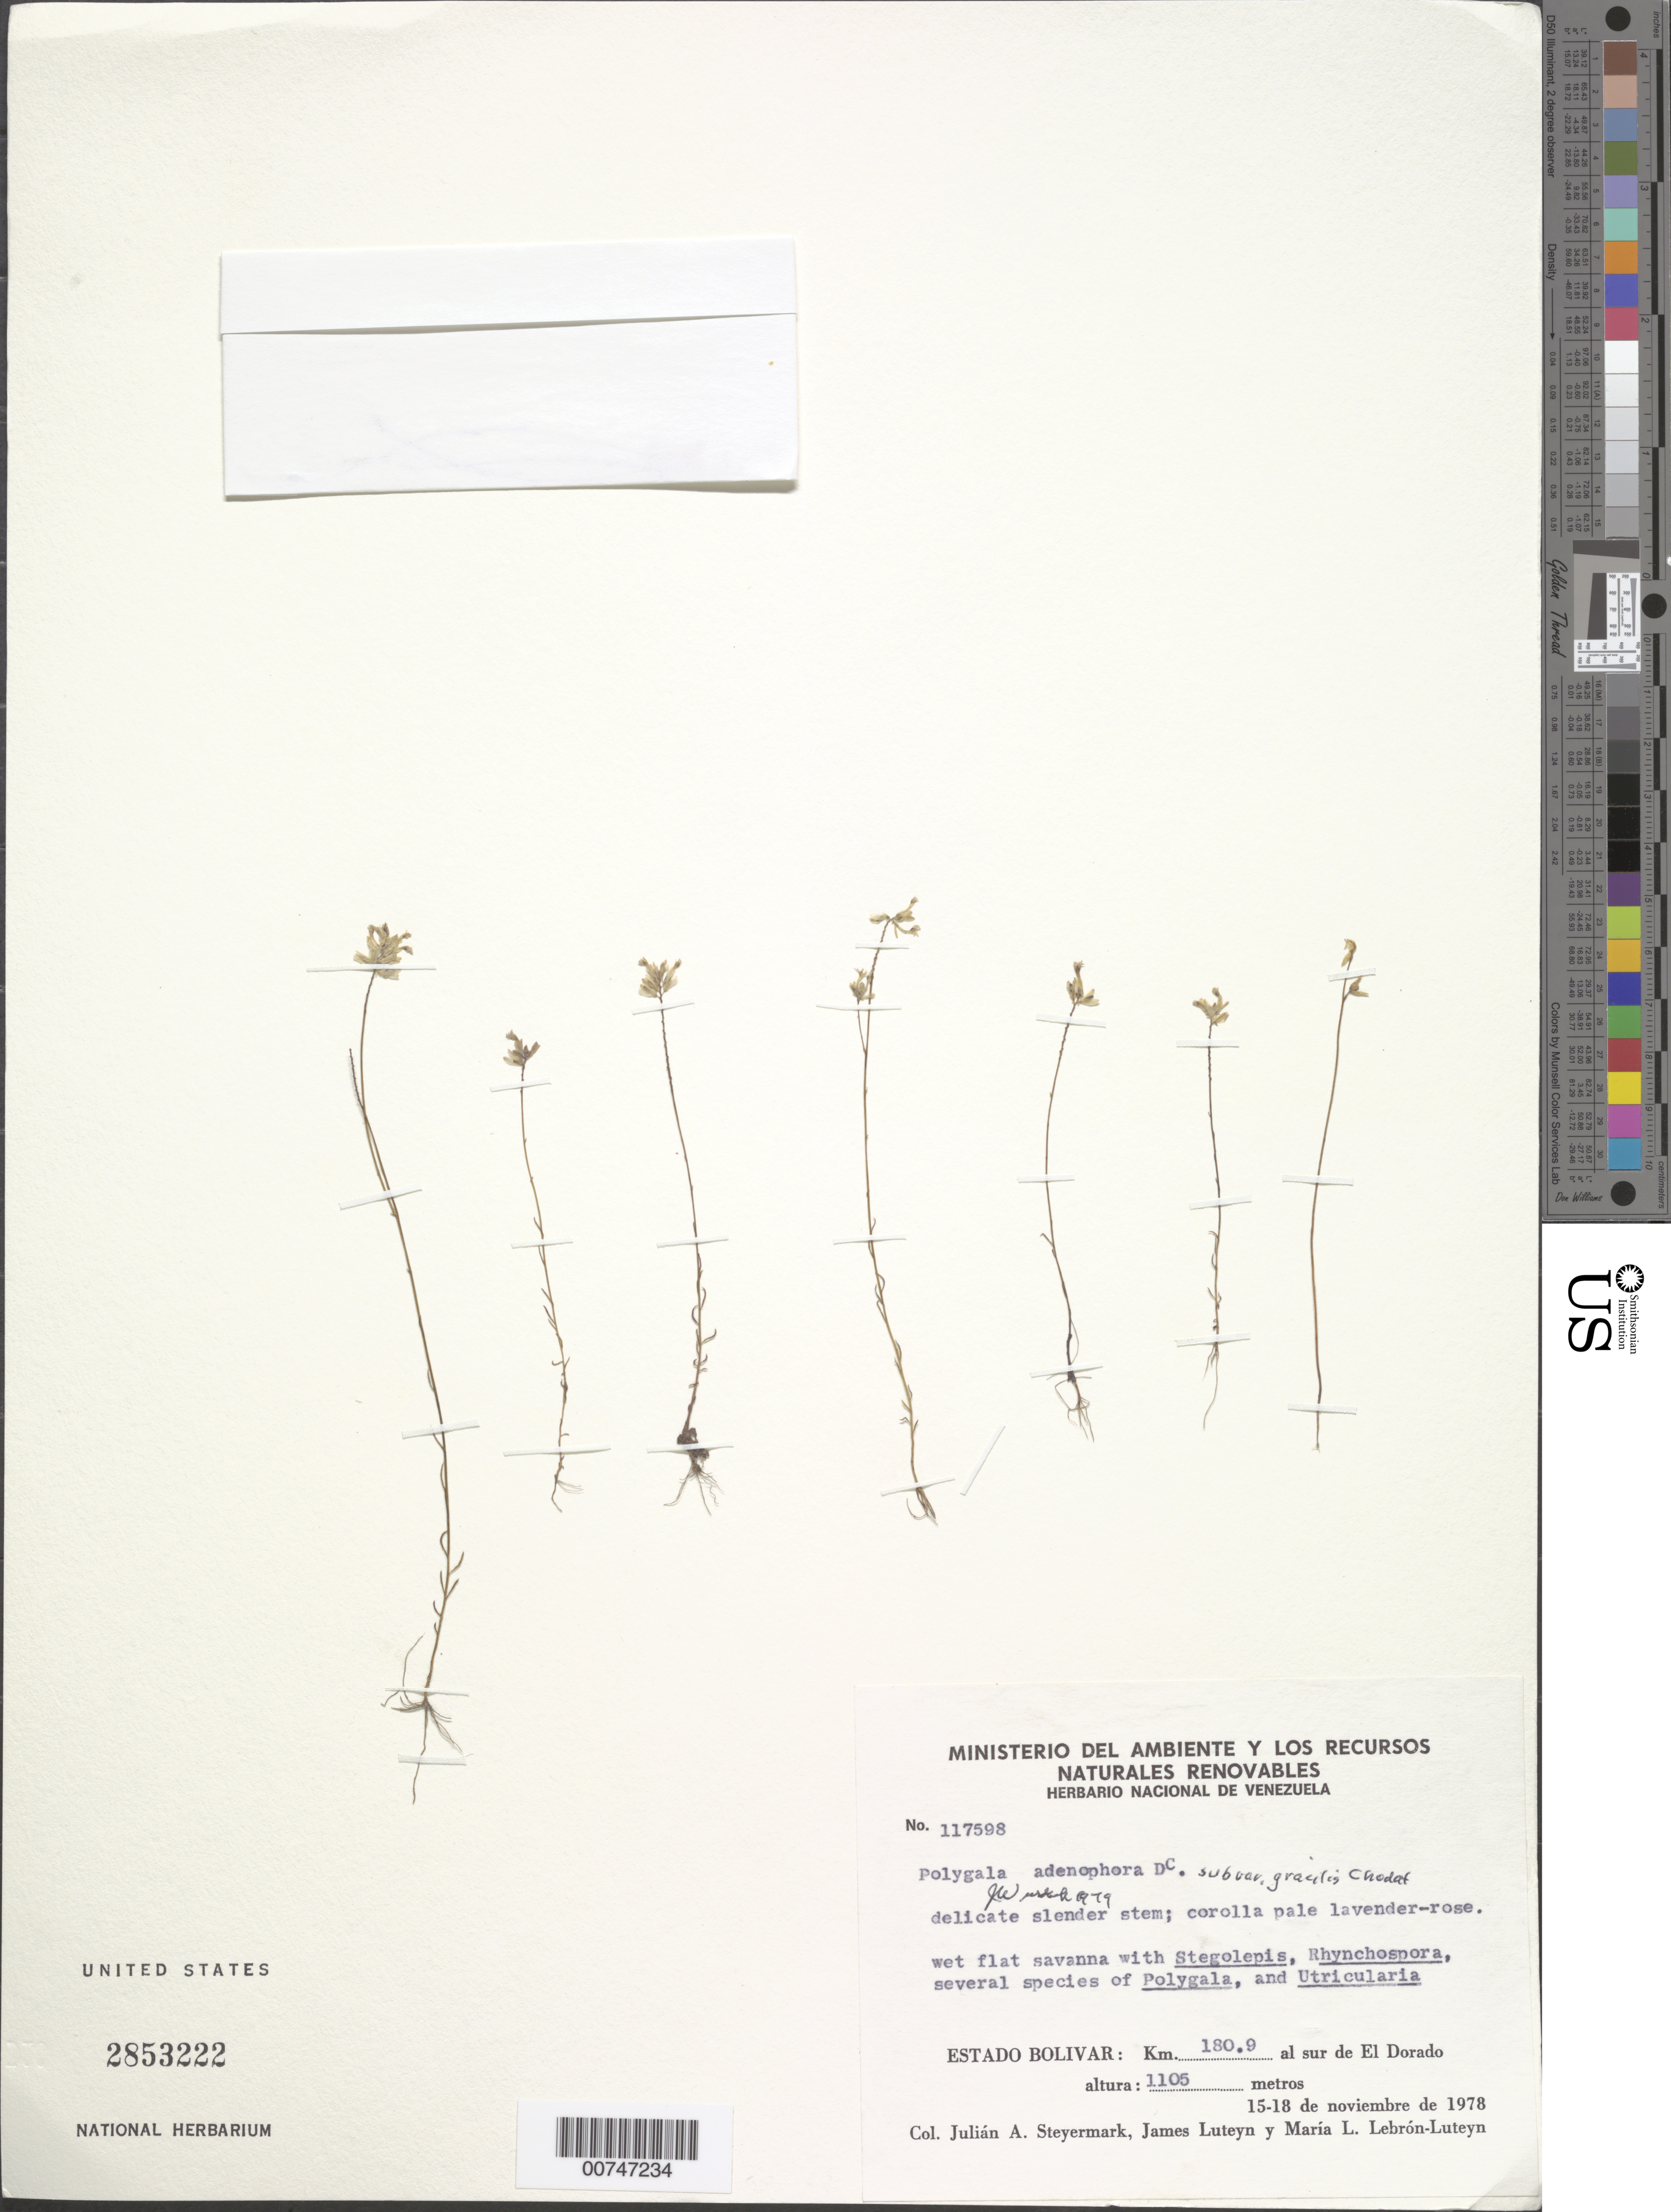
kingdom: Plantae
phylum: Tracheophyta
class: Magnoliopsida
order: Fabales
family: Polygalaceae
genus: Polygala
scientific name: Polygala adenophora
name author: DC.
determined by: Wurdack, John J., (US), US (UNITED STATES)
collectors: J. Steyermark, J. L. Luteyn & M. L. Lebrón-Luteyn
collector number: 117598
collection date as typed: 15-Nov-78 to 18-Nov-78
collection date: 1978-11-15/1978-11-18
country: Venezuela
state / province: Bolívar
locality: El Dorado, 180.9 km S of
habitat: Wet flat savanna with Stegolepis, Rhynchospora, Poly gala, Utricularia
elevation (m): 1105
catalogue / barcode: US 2853222